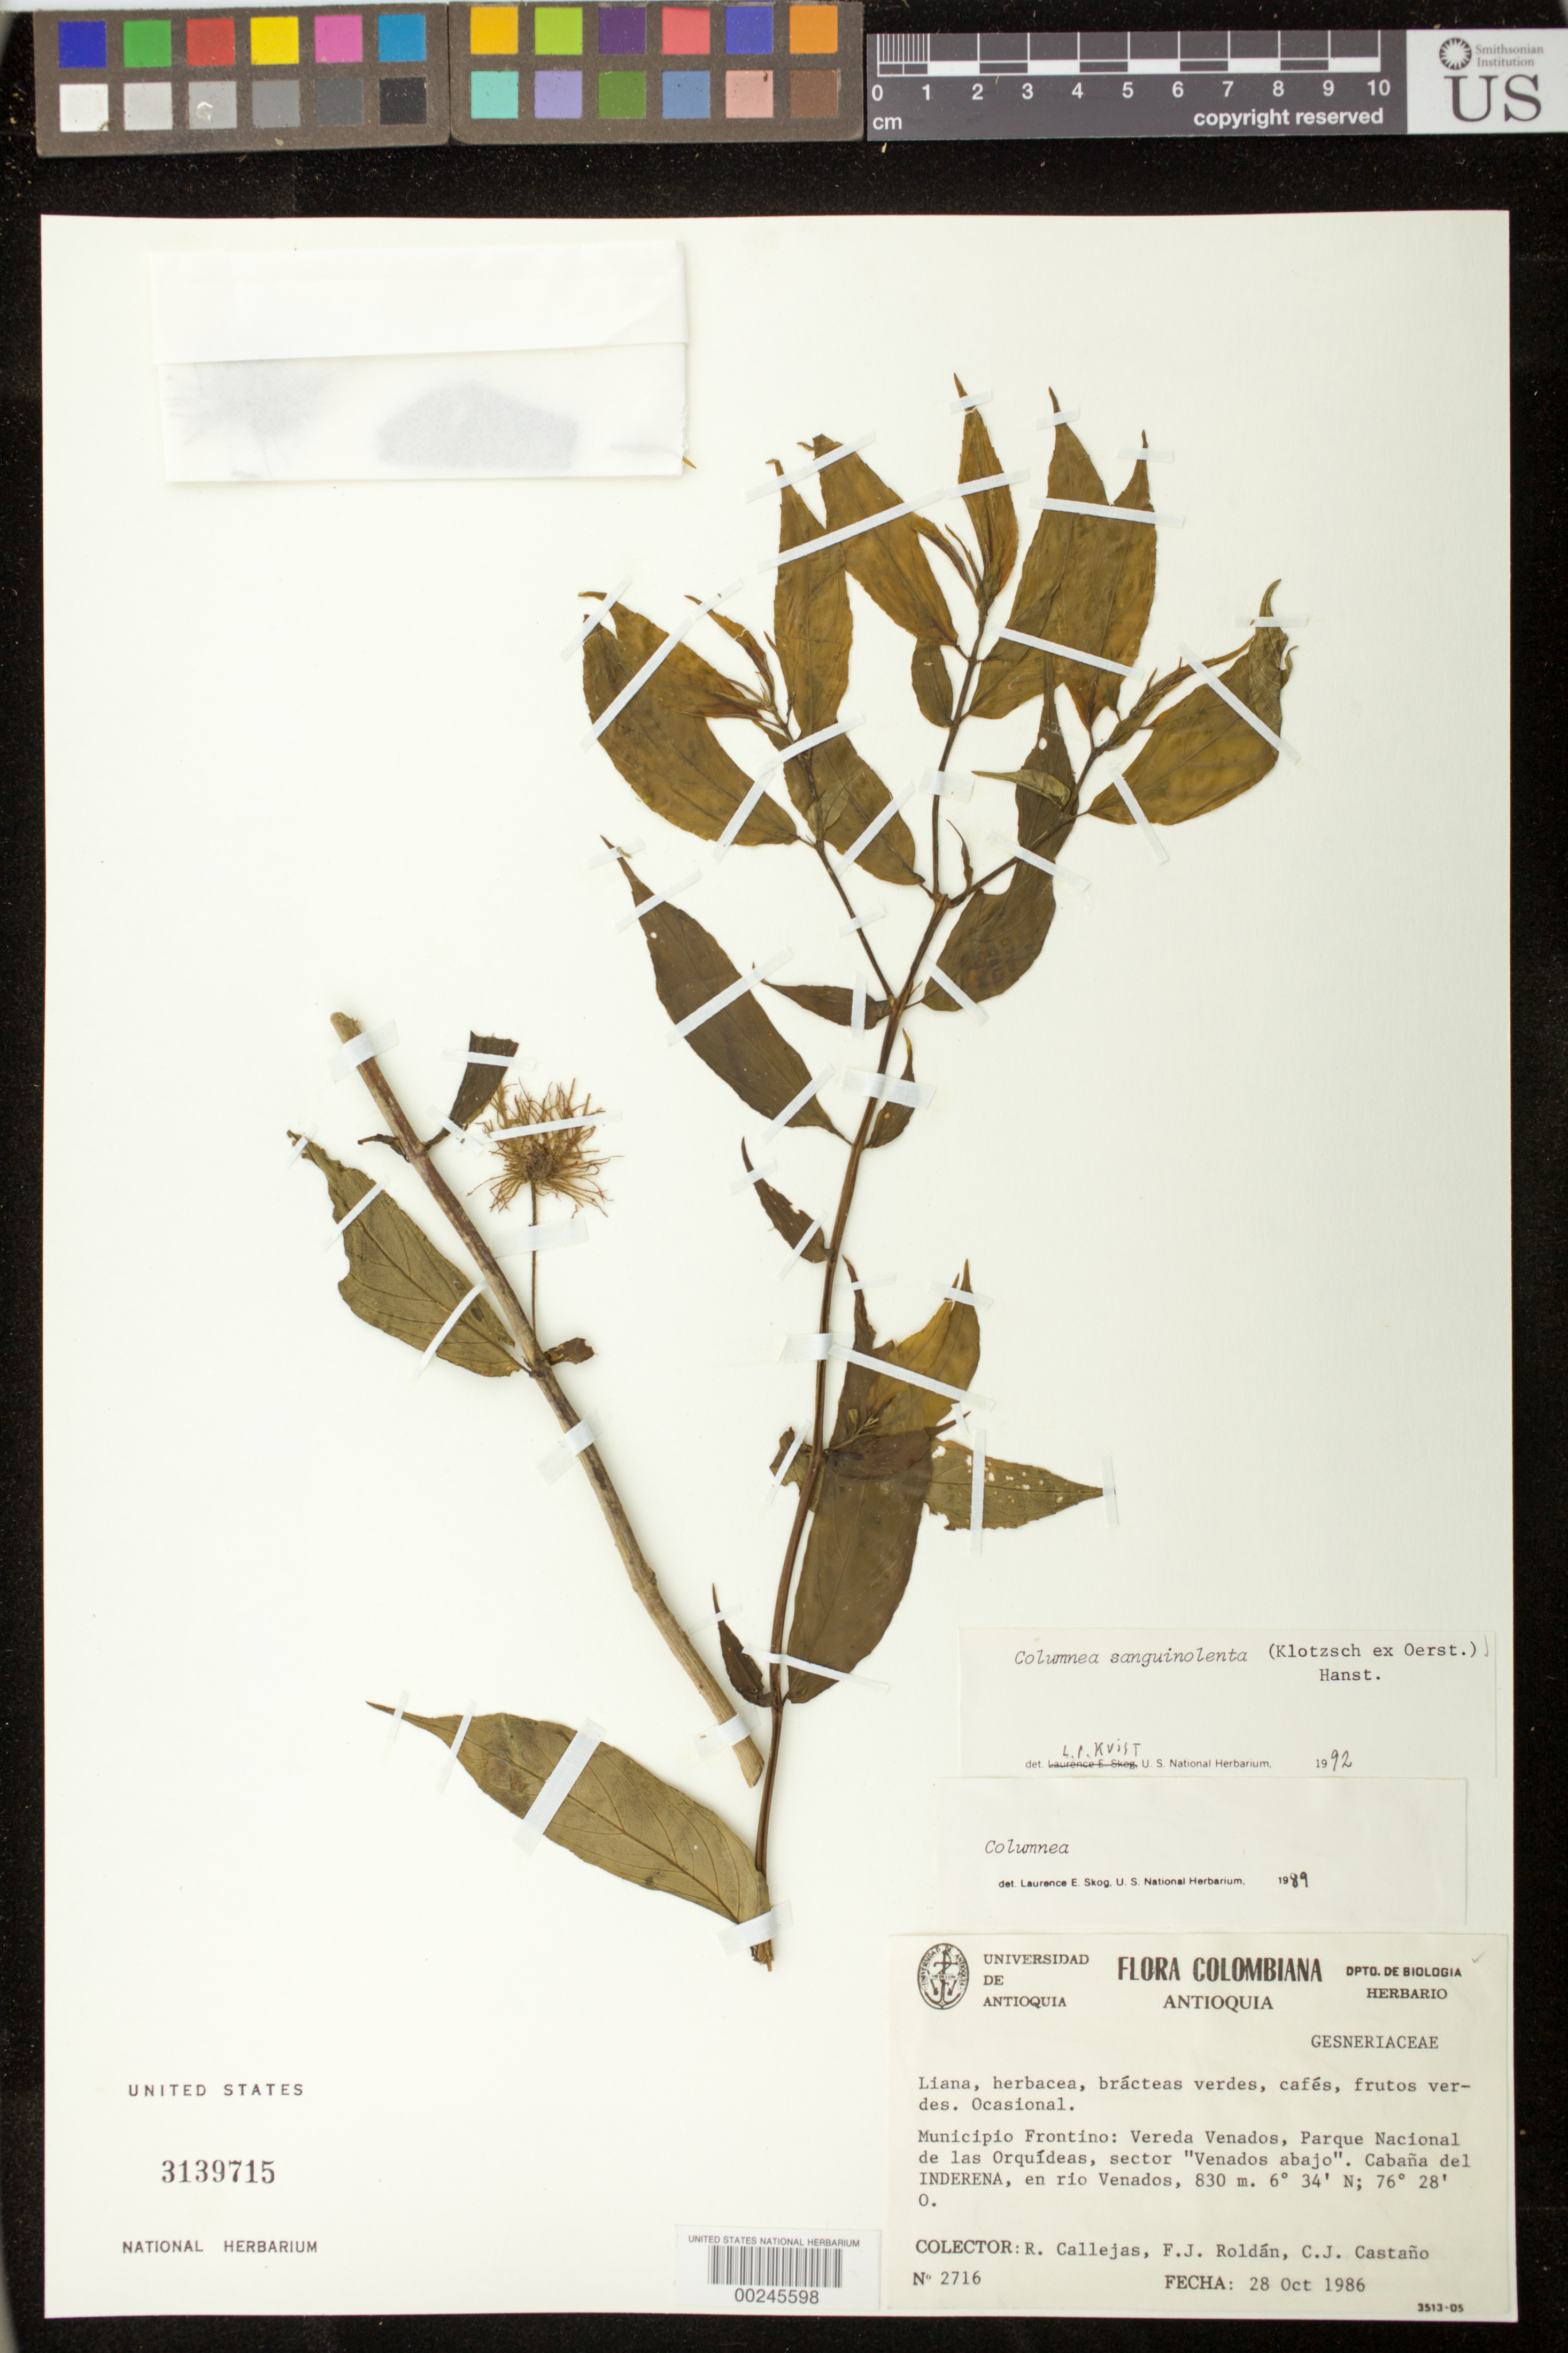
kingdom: Plantae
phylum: Tracheophyta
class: Magnoliopsida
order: Lamiales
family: Gesneriaceae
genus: Columnea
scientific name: Columnea sanguinolenta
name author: (Klotzsch ex Oerst.) Hanst.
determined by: Skog, Laurence E.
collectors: R. Callejas, F. J. Roldán & C. Castaño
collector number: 2716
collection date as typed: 28 Oct 1986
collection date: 1986-10-28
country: Colombia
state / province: Antioquia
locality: Mpio. Frontino: Vereda Venados, Parque Nacional de las Orquídeas, sector "Venados abajo", Cabaña del INDERENA, en rio Venados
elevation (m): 830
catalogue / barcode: US 3139715